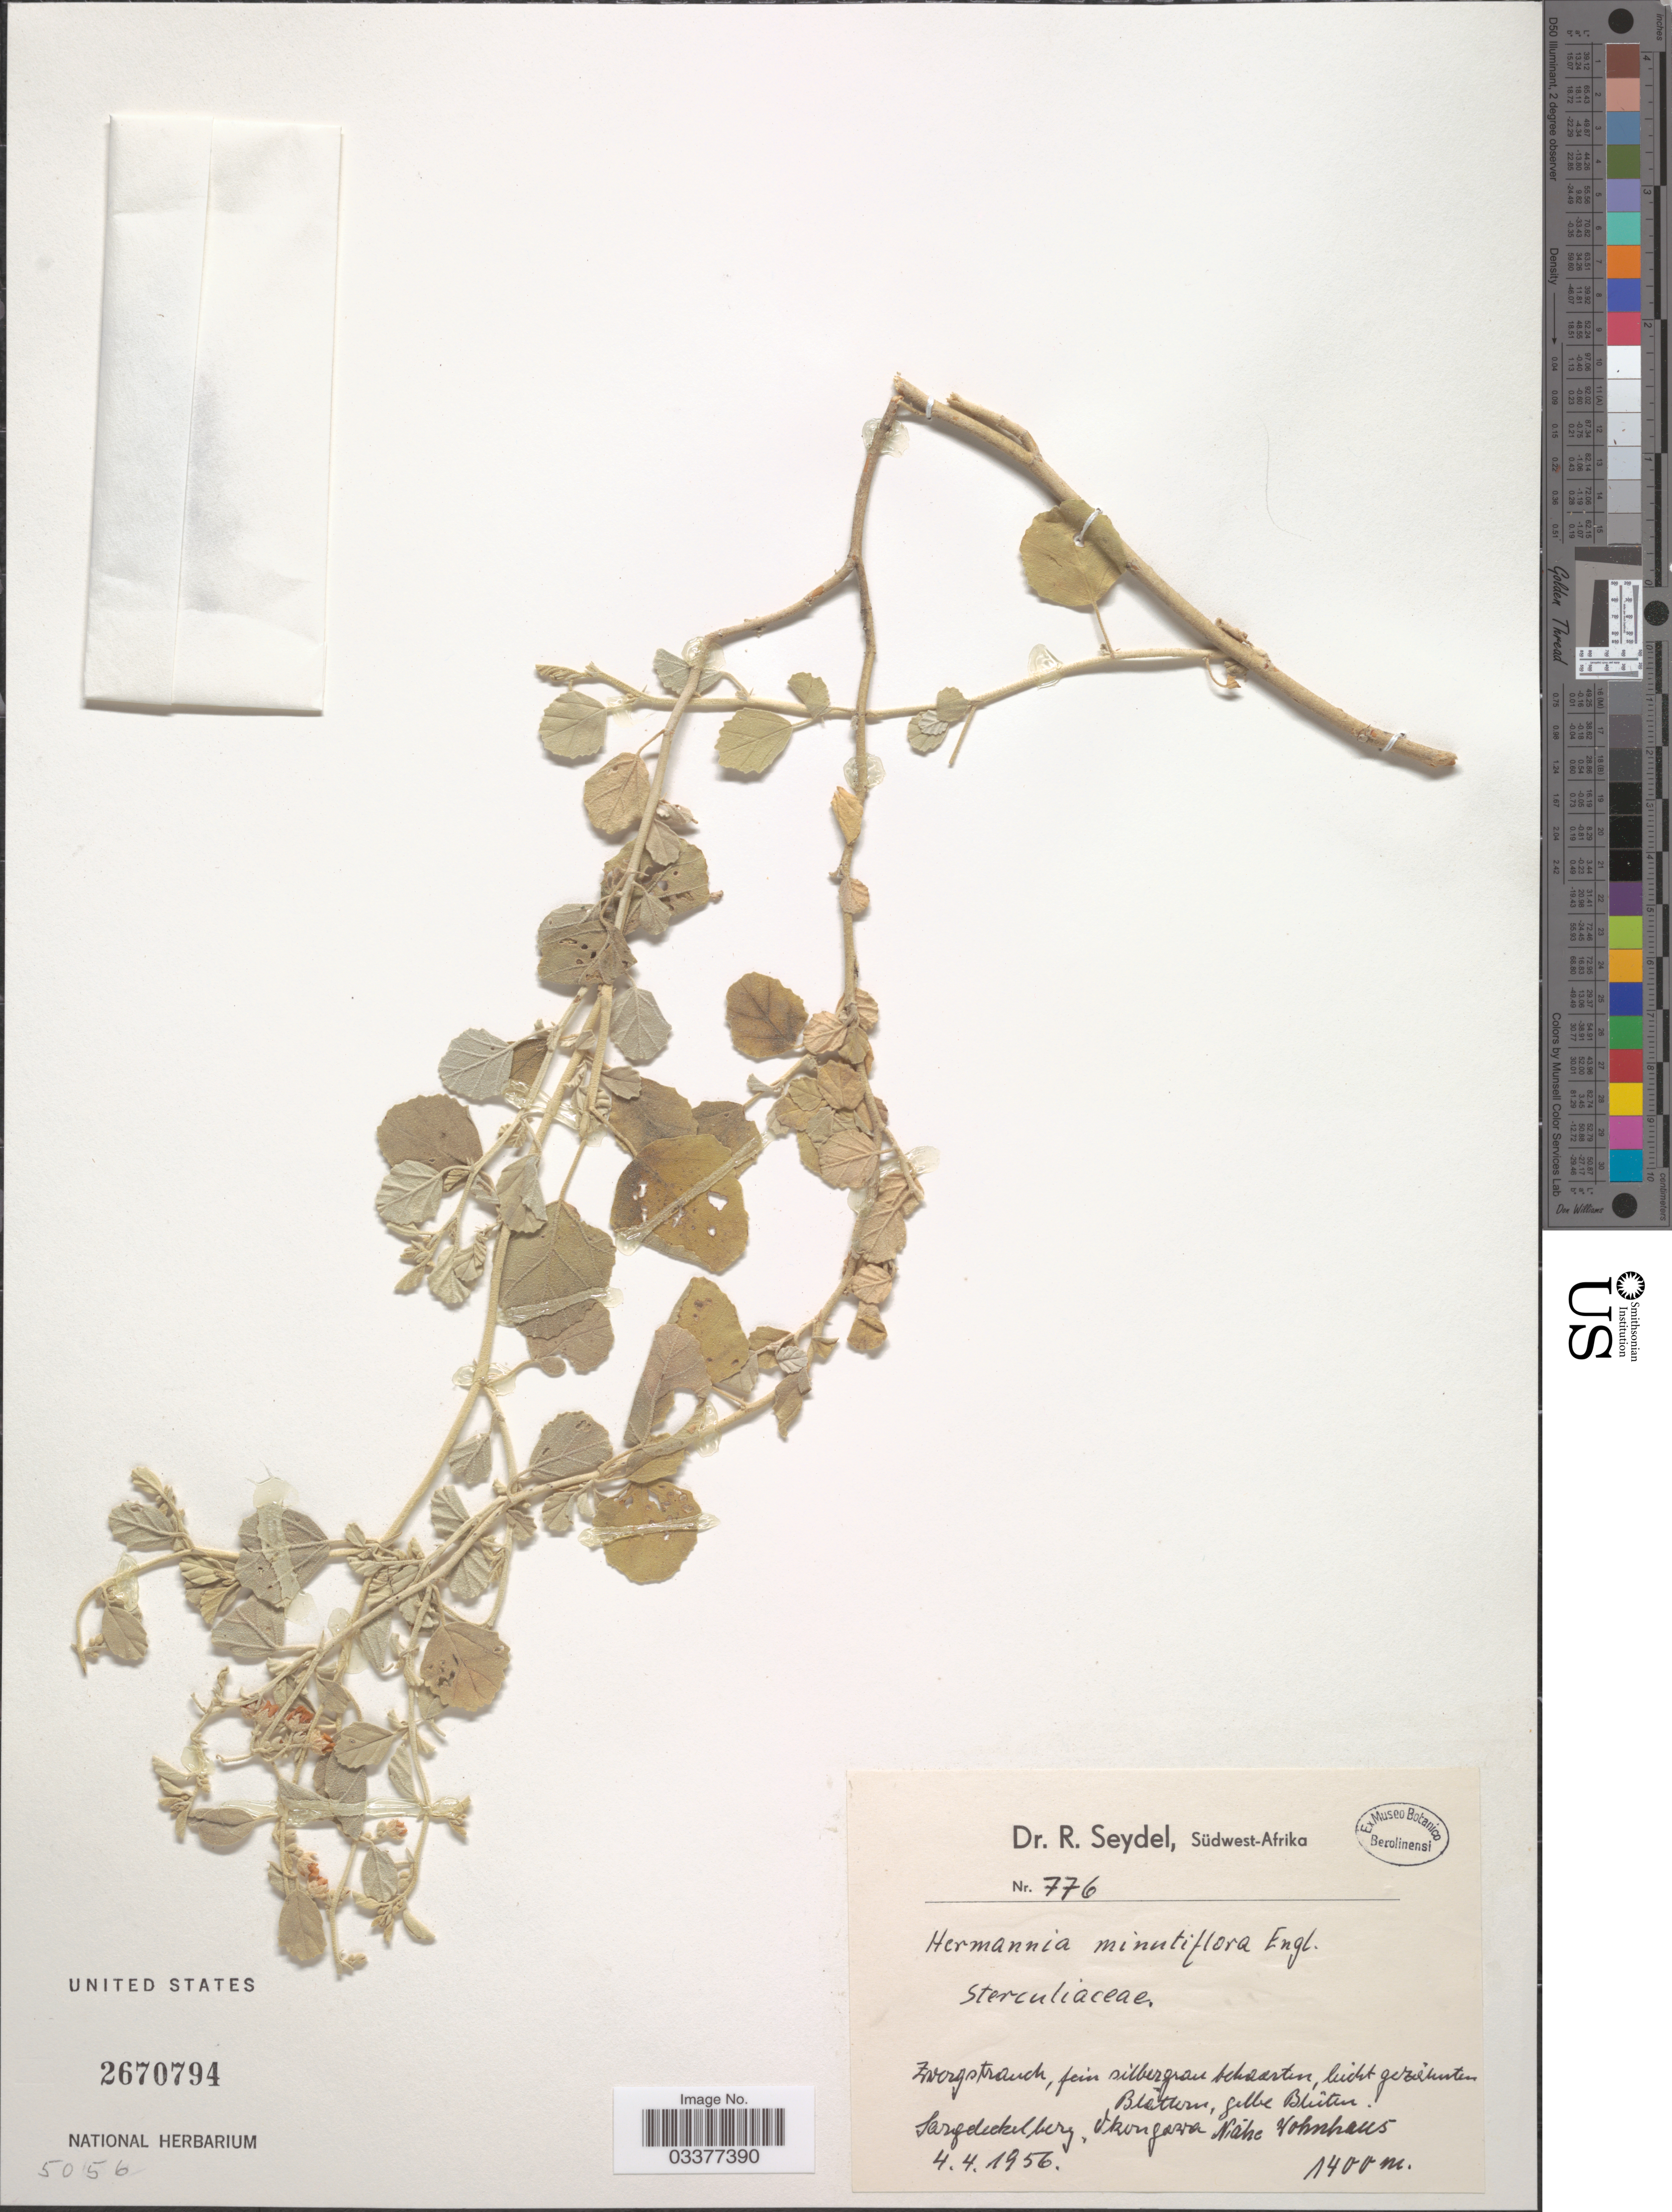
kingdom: Plantae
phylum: Tracheophyta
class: Magnoliopsida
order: Malvales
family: Malvaceae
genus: Hermannia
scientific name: Hermannia minutiflora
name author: Engl.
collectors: R. Seydel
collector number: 776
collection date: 1956-04-04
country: Namibia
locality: Südwest-Afrika. Sargdeckelberg, Okongawa Nahe Wohnhaus.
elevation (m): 1400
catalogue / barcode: US 2670794